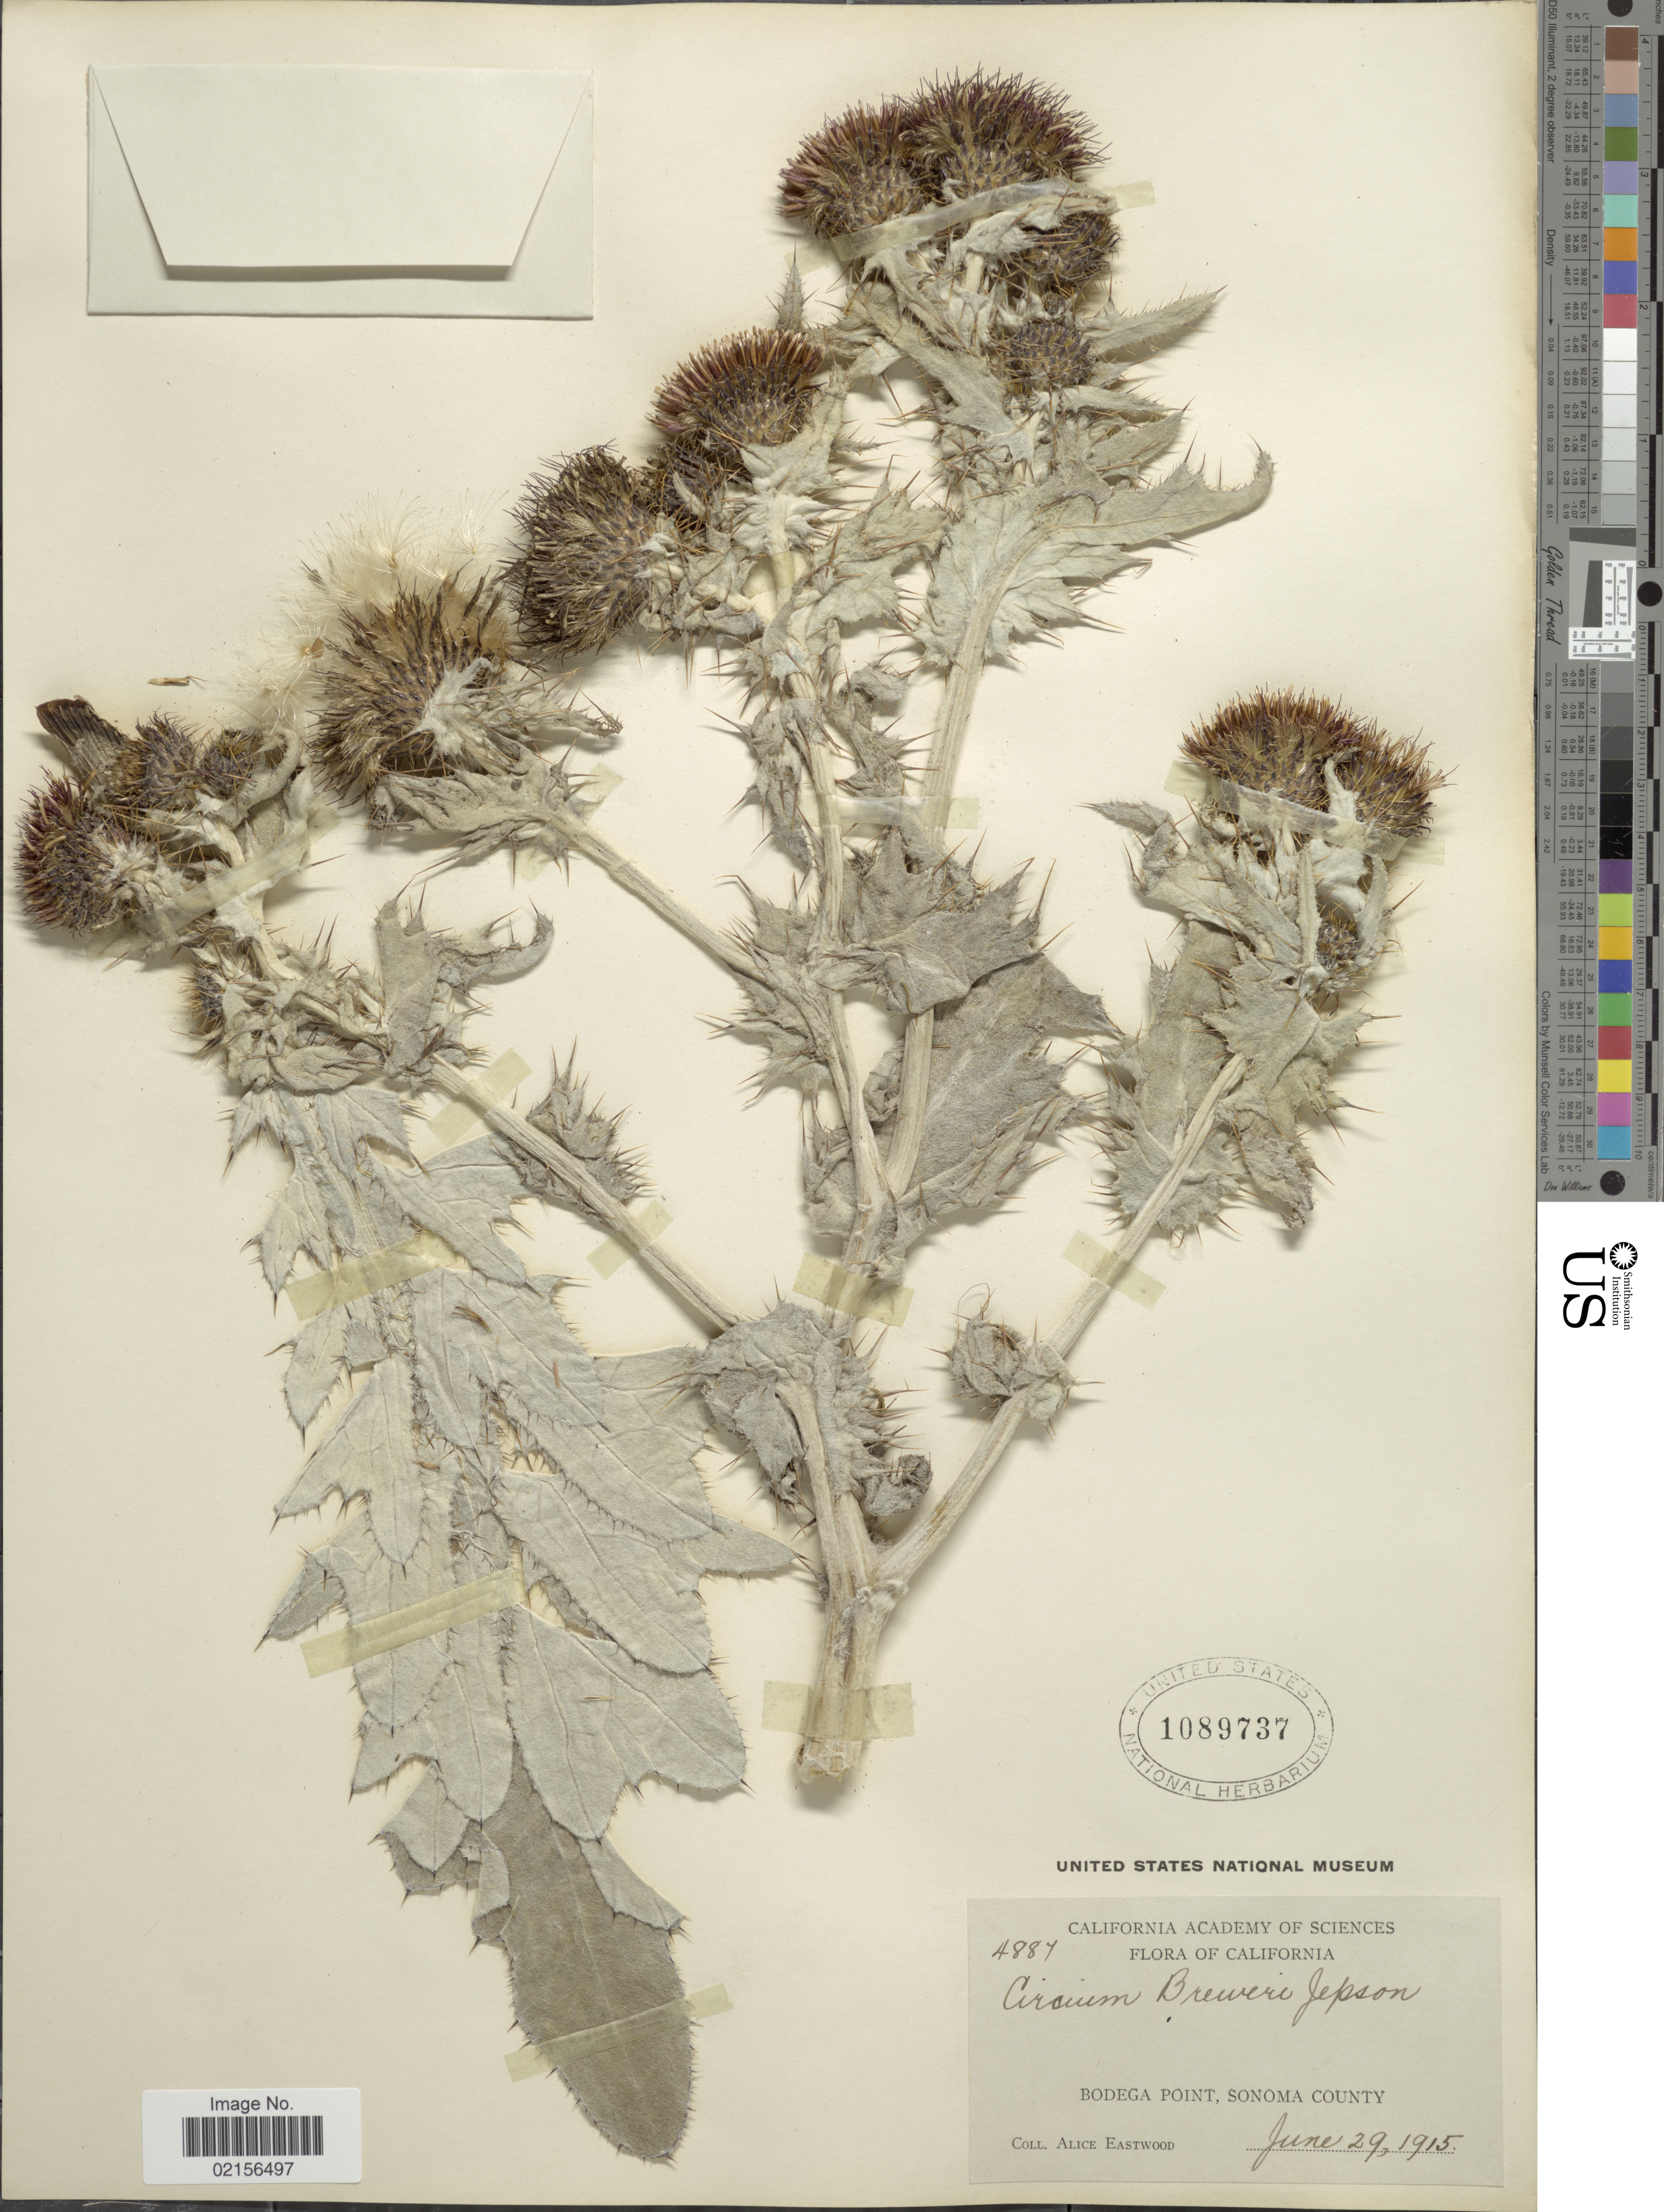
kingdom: Plantae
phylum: Tracheophyta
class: Magnoliopsida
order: Asterales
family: Asteraceae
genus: Cirsium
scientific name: Cirsium douglasii var. breweri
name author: (A. Gray) D.J. Keil & C.E. Turner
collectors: A. Eastwood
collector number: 4887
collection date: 1915-06-29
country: United States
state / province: California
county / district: Sonoma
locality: Bodega Point, Sonoma County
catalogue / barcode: US 1089737